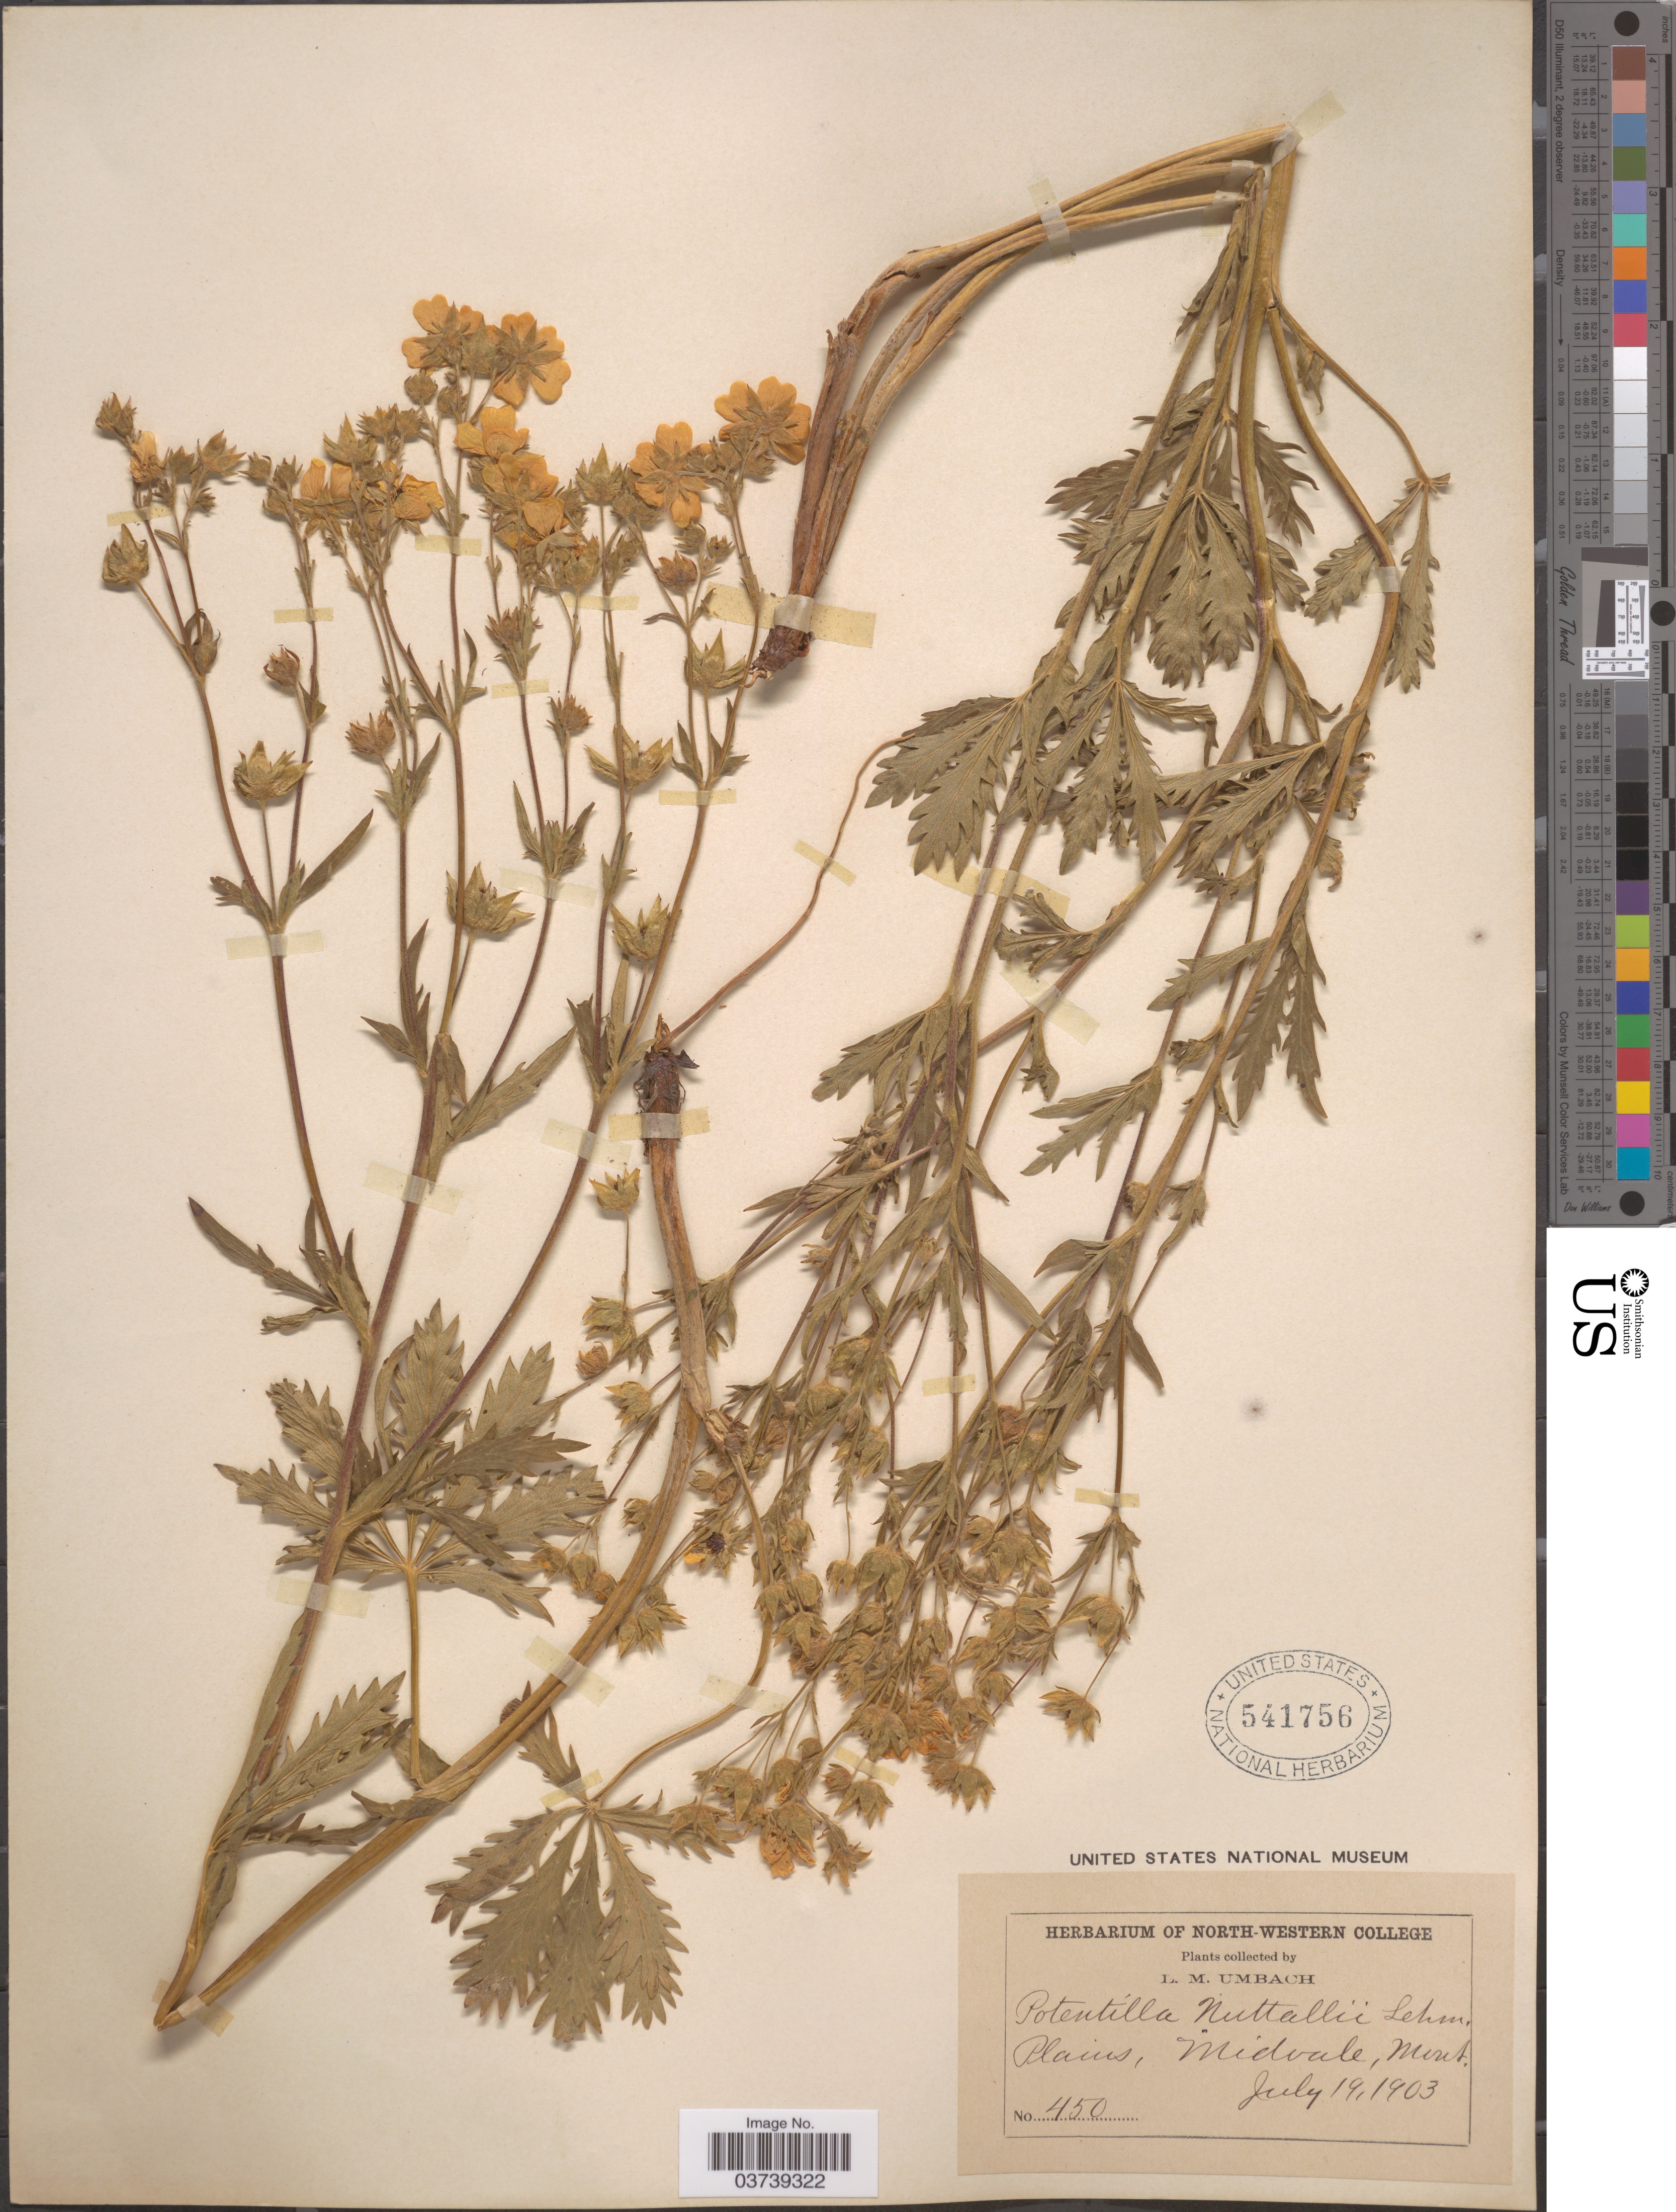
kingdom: Plantae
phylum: Tracheophyta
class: Magnoliopsida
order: Rosales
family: Rosaceae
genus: Potentilla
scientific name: Potentilla gracilis var. fastigiata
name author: (Nutt.) S. Watson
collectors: L. M. Umbach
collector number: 450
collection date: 1903-07-19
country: United States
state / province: Montana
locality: Midvale.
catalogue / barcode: US 541756